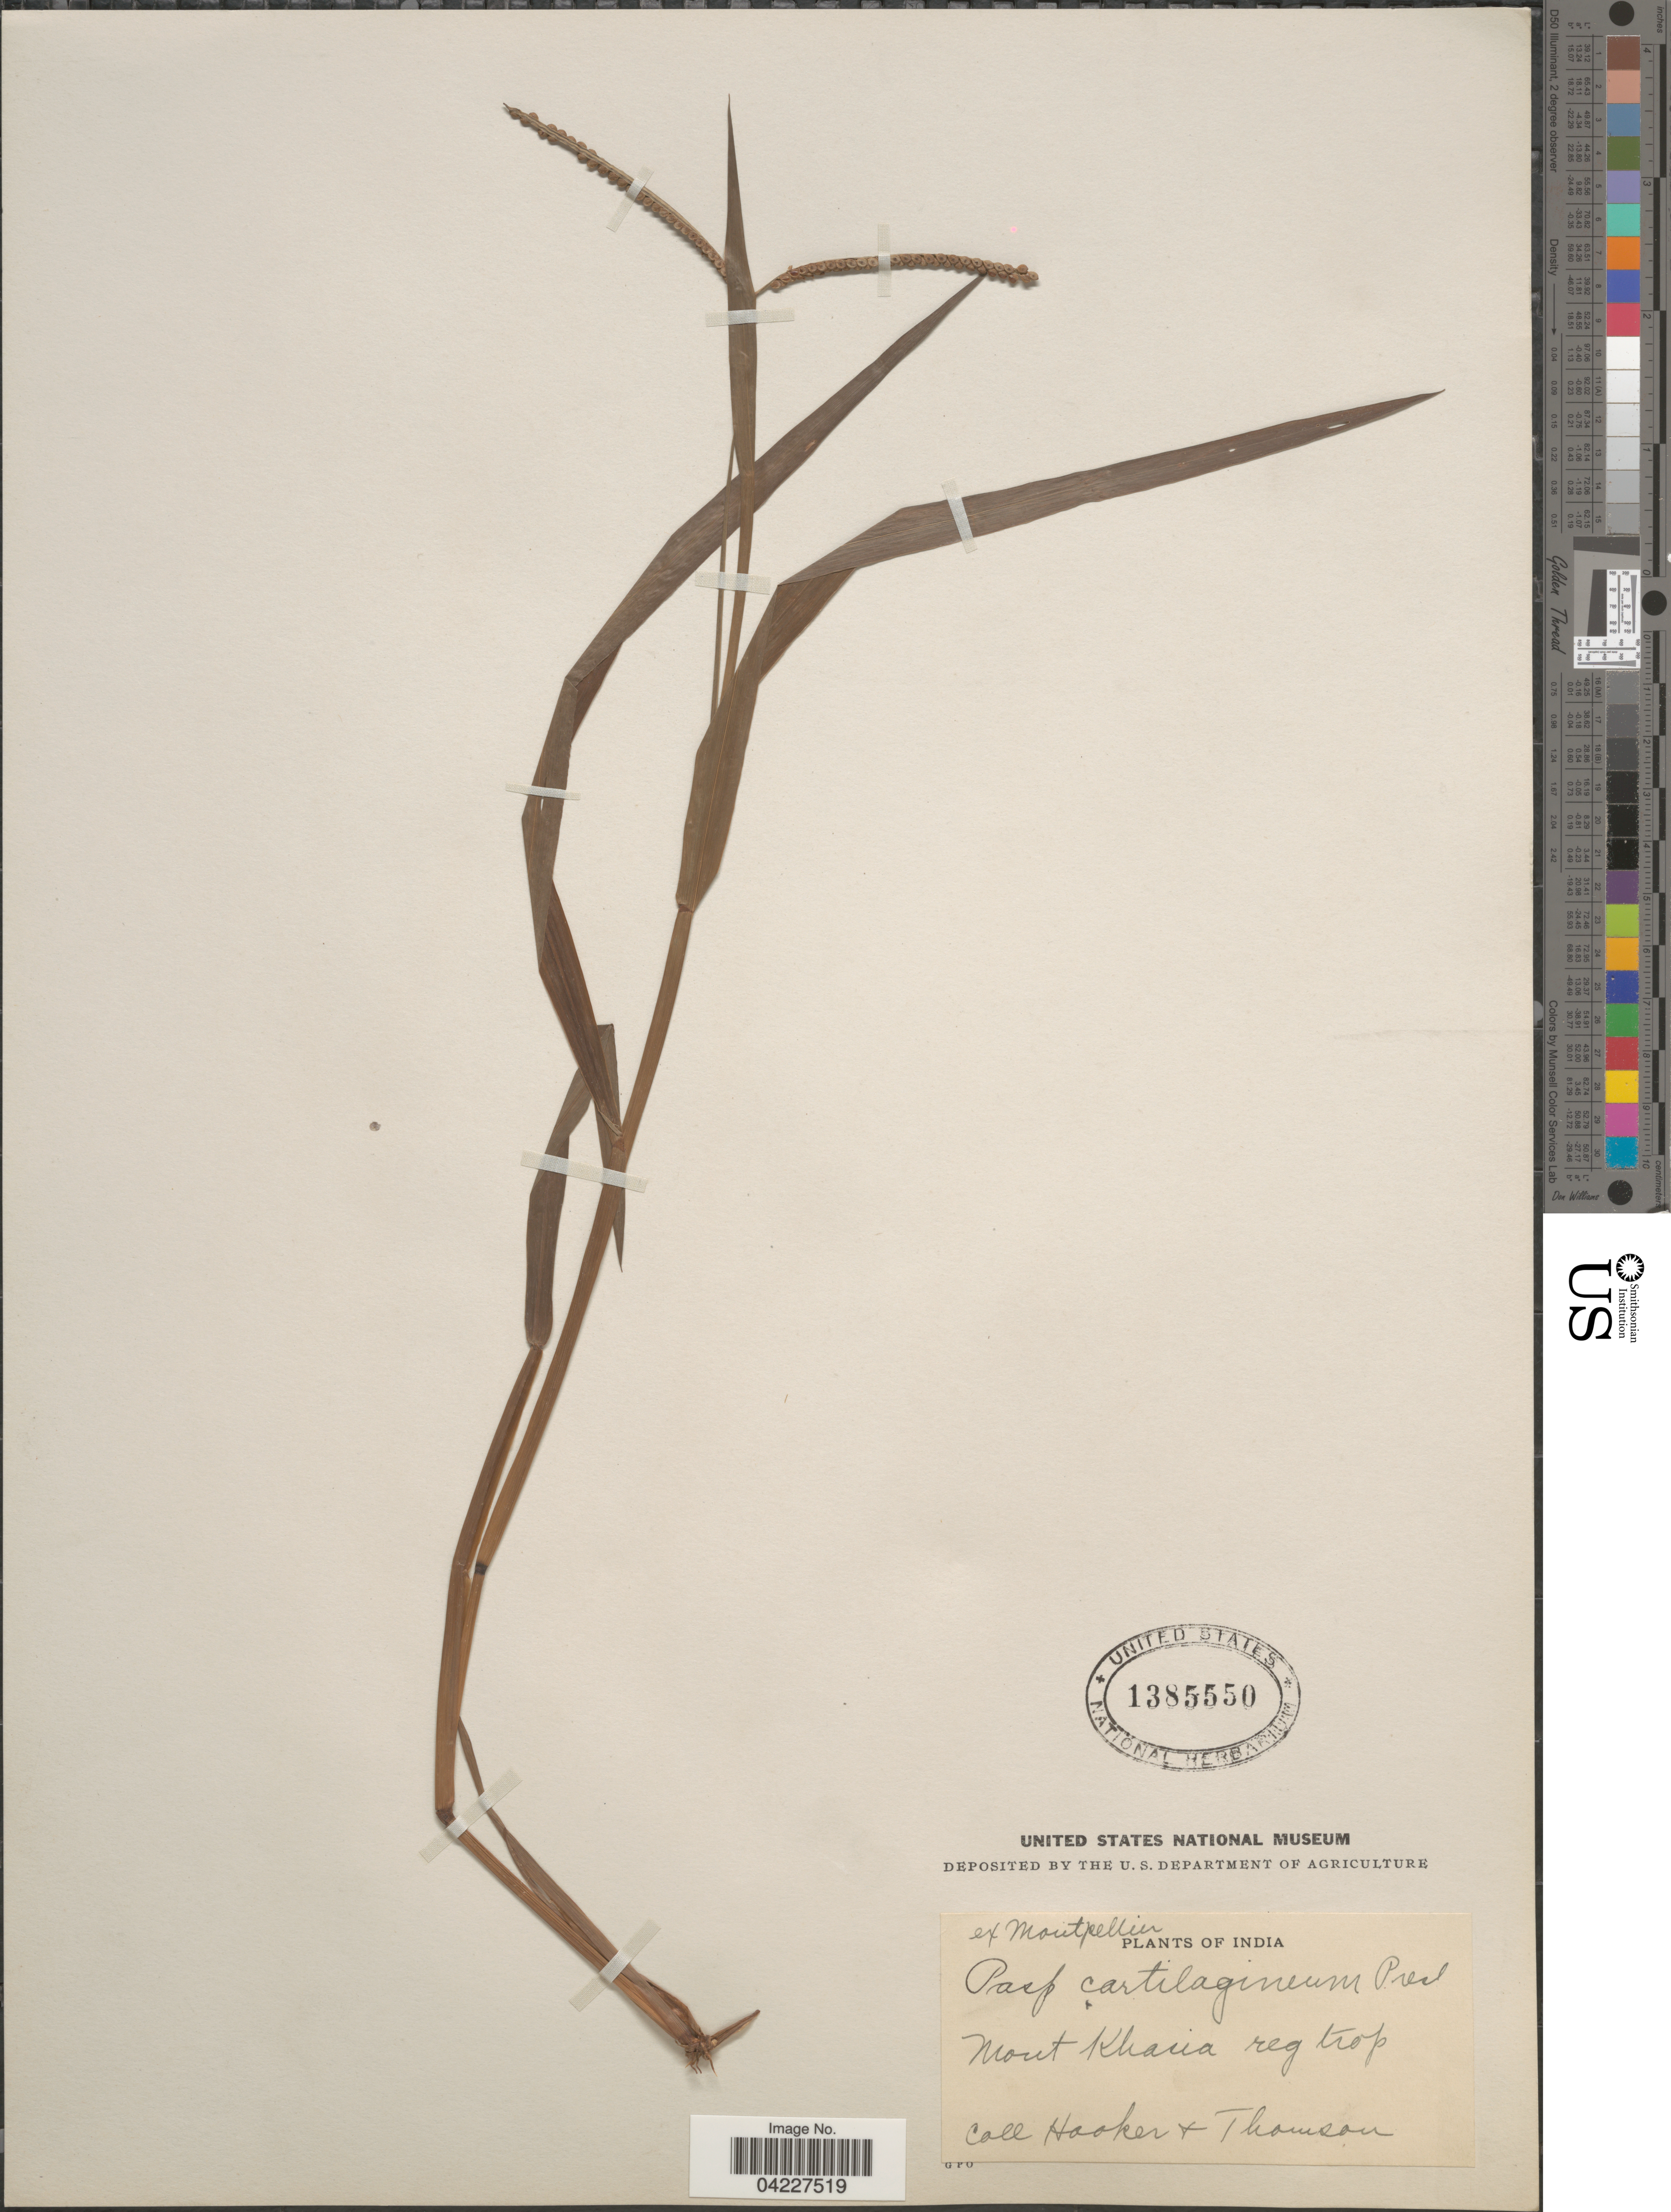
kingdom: Plantae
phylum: Tracheophyta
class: Liliopsida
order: Poales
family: Poaceae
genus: Paspalum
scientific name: Paspalum scrobiculatum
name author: L.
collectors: -. Hooker & -- Thomson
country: India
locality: Mont Khasia reg trop.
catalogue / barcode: US 1385550